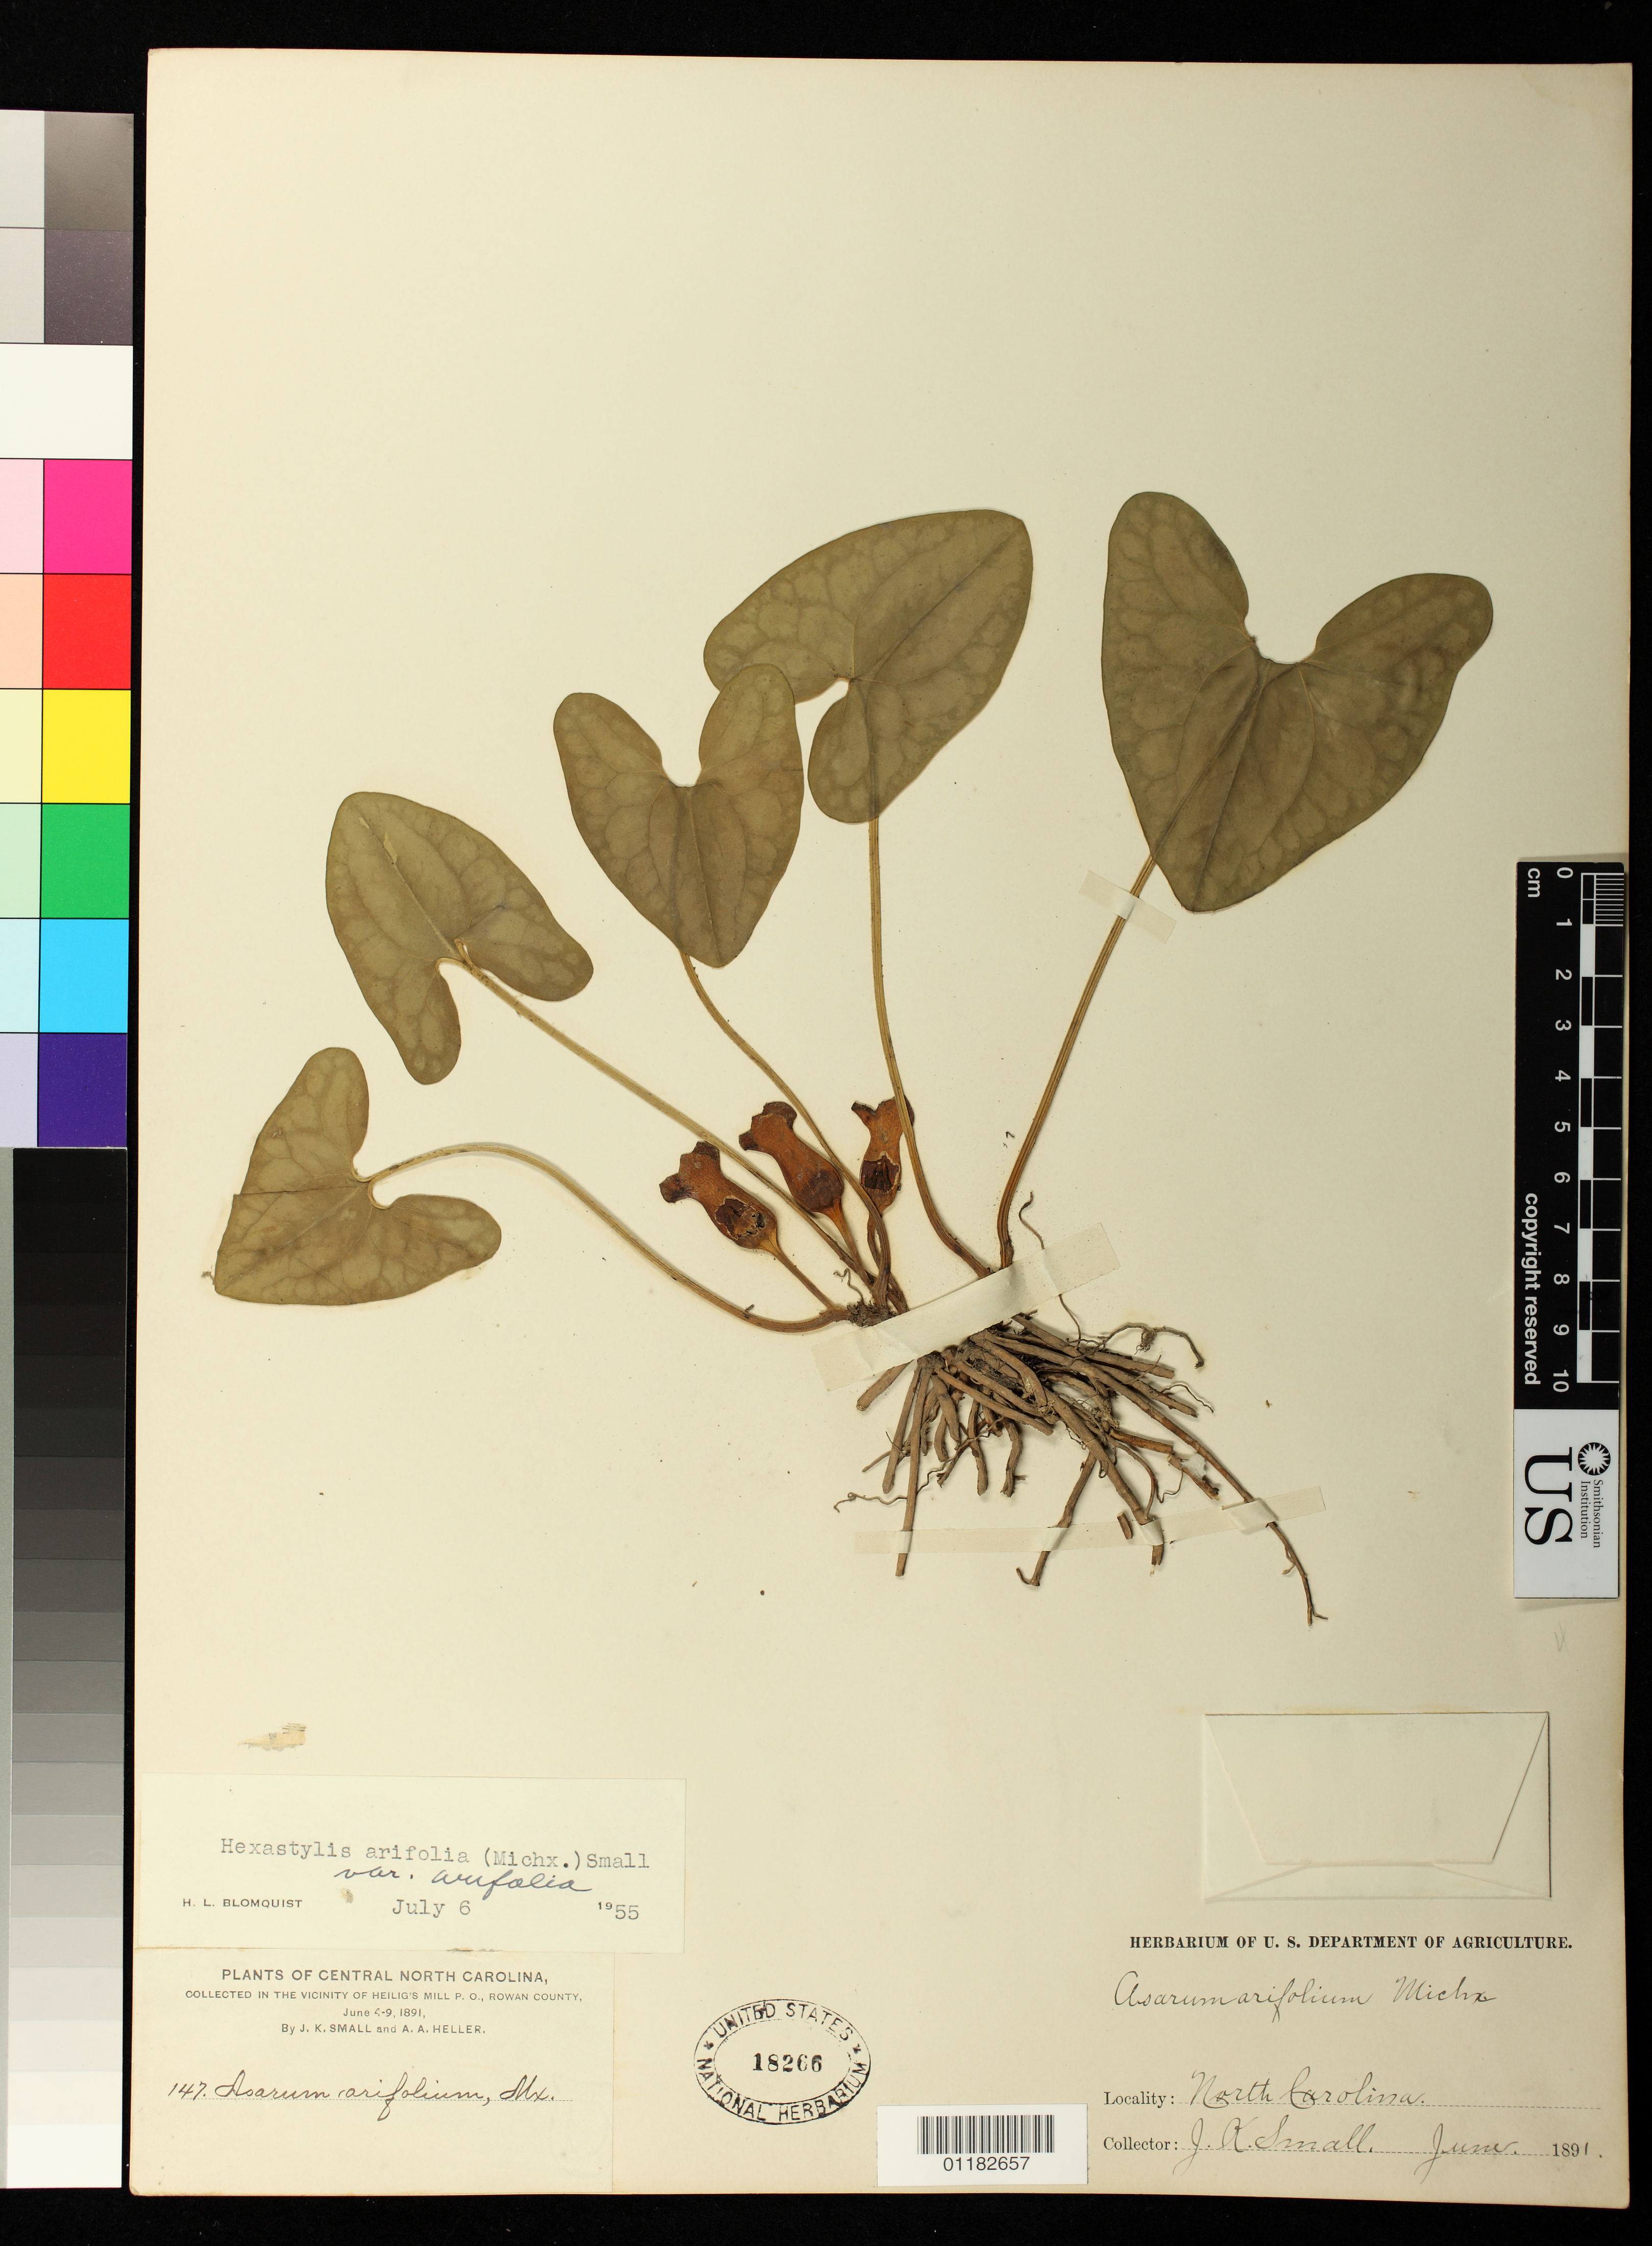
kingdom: Plantae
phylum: Tracheophyta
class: Magnoliopsida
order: Piperales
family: Aristolochiaceae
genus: Hexastylis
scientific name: Hexastylis arifolia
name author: (Michx.) Small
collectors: J. K. Small & A. A. Heller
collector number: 147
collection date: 1891-06-04/1891-06-09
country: United States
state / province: North Carolina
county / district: Rowan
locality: In the vicinity of Heilig's Mill P.O., Rowan County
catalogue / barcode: US 18266